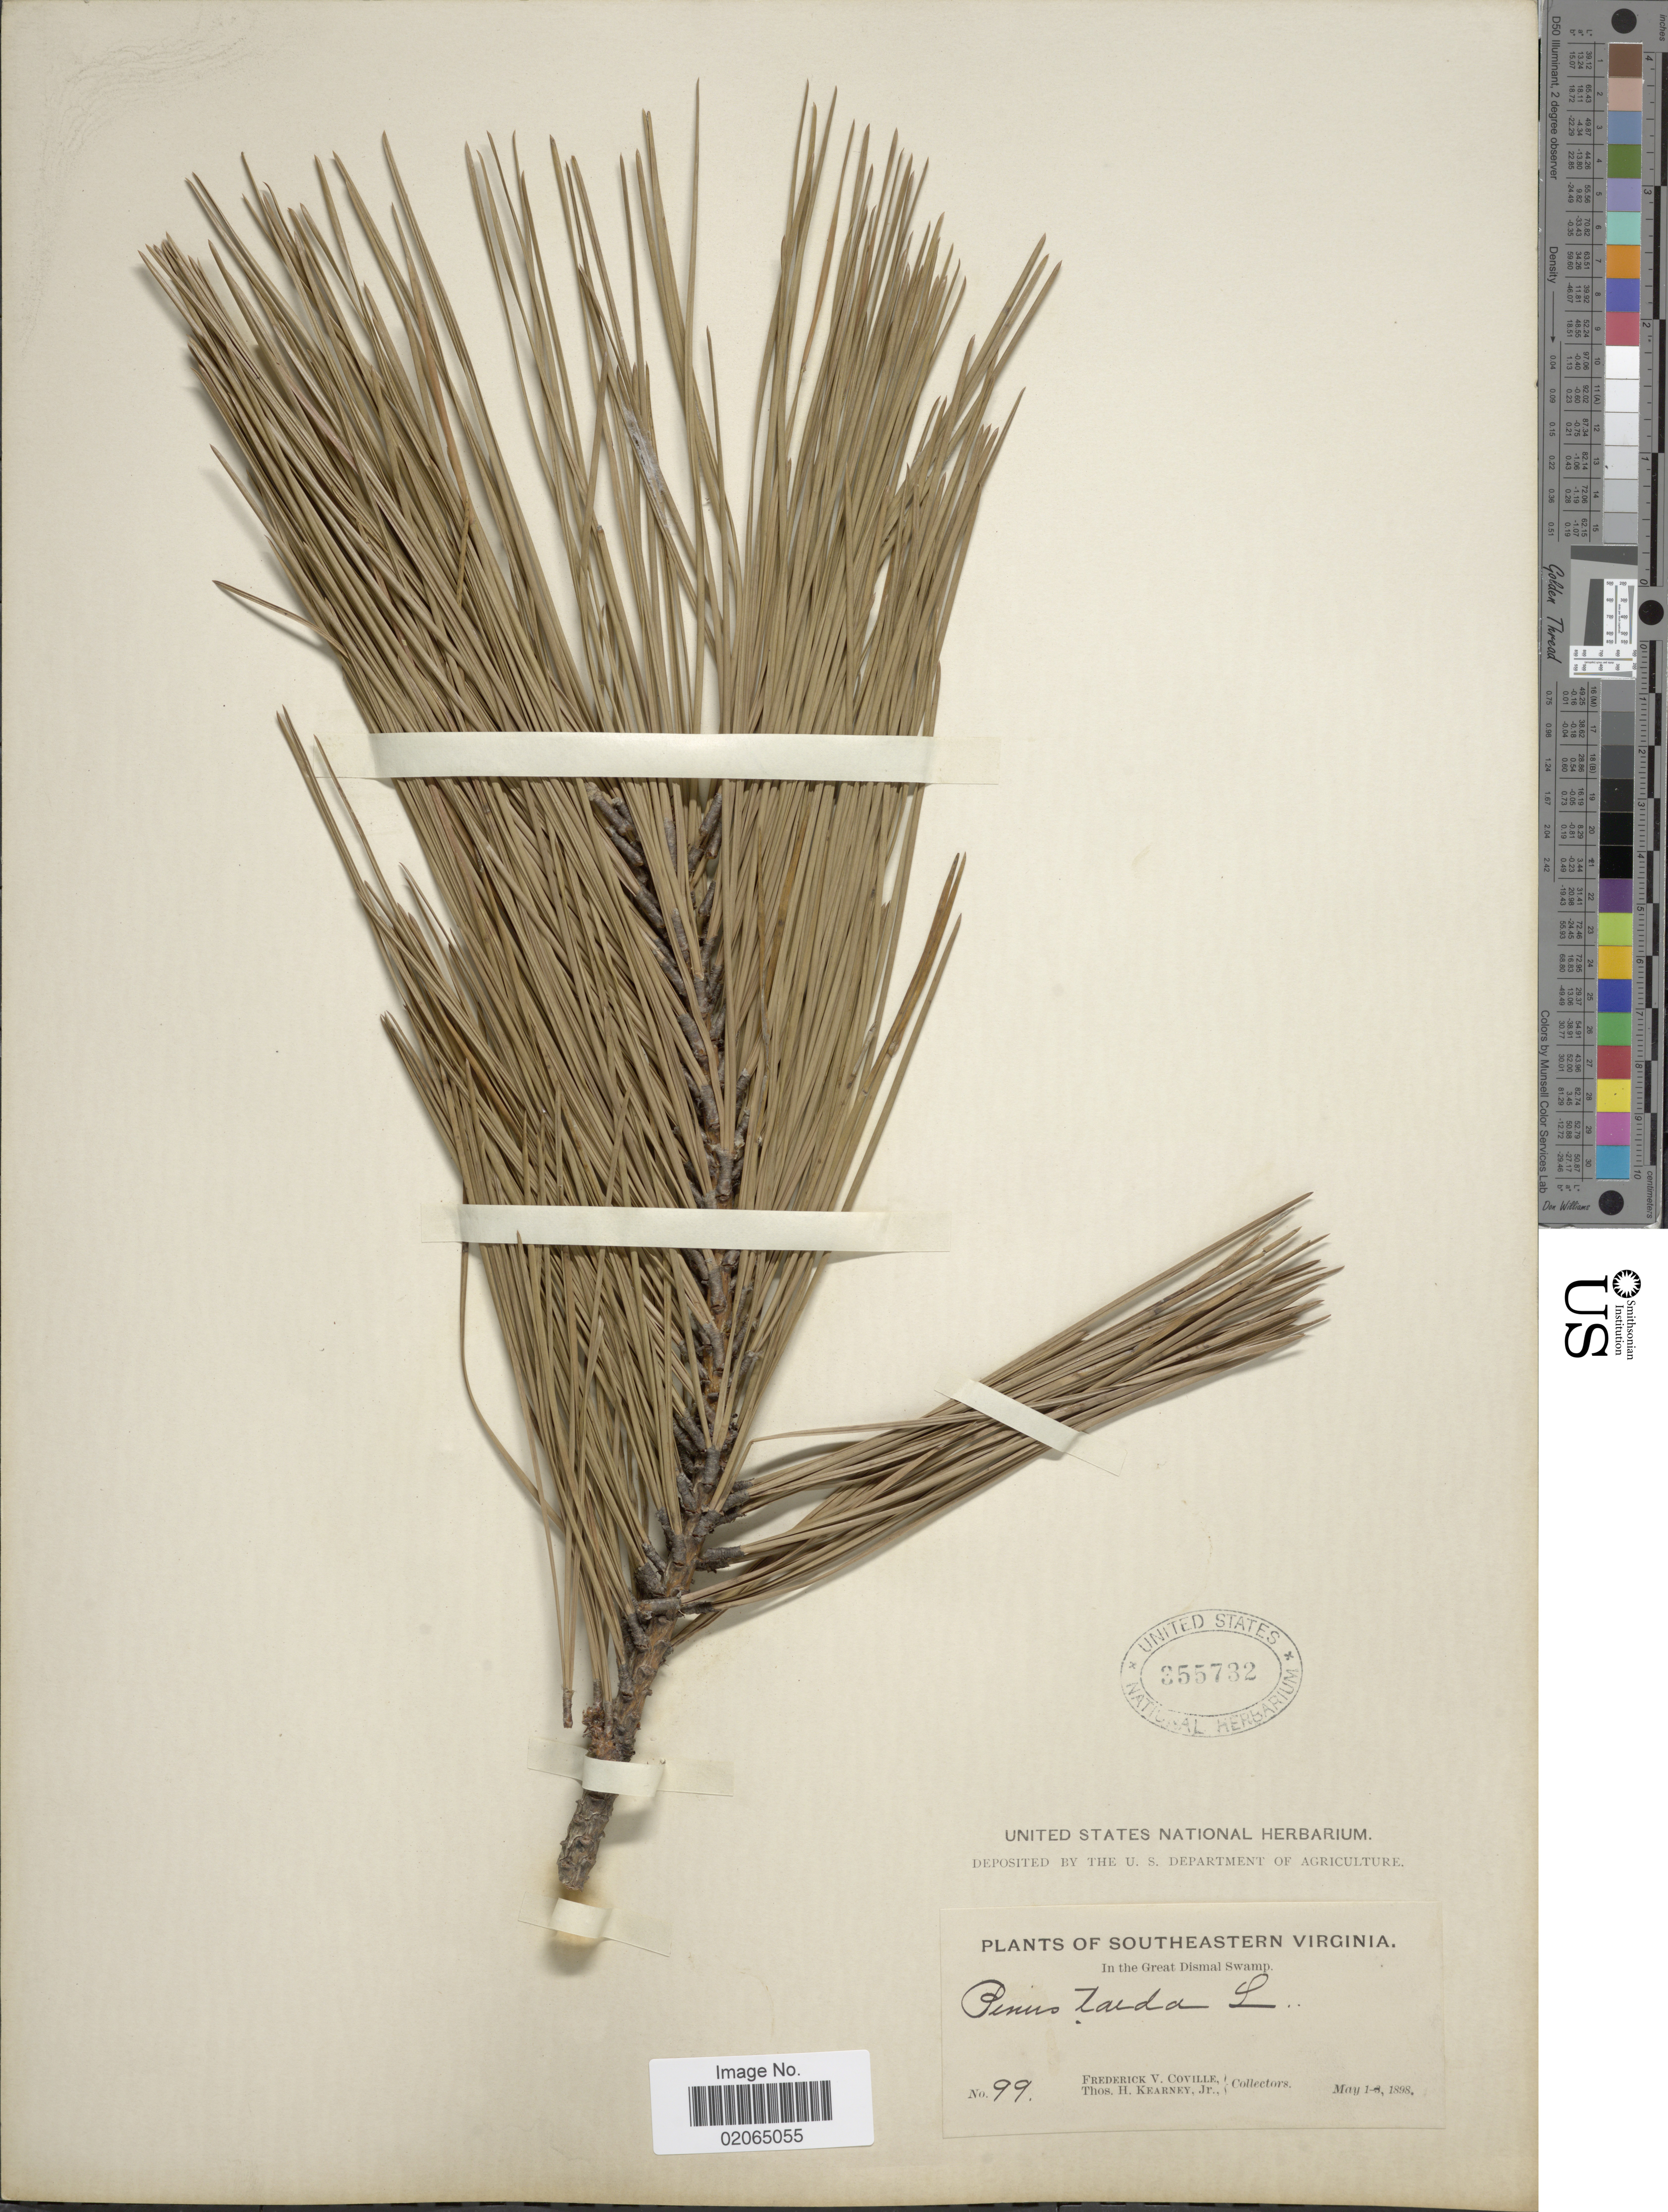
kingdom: Plantae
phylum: Tracheophyta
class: Pinopsida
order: Pinales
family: Pinaceae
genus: Pinus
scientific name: Pinus taeda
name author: L.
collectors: F. V. Coville & T. H. Kearney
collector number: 99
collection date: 1898-05-01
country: United States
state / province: Virginia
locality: Southeastern Virginia, In the Great Dismal Swamp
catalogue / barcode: US 355732